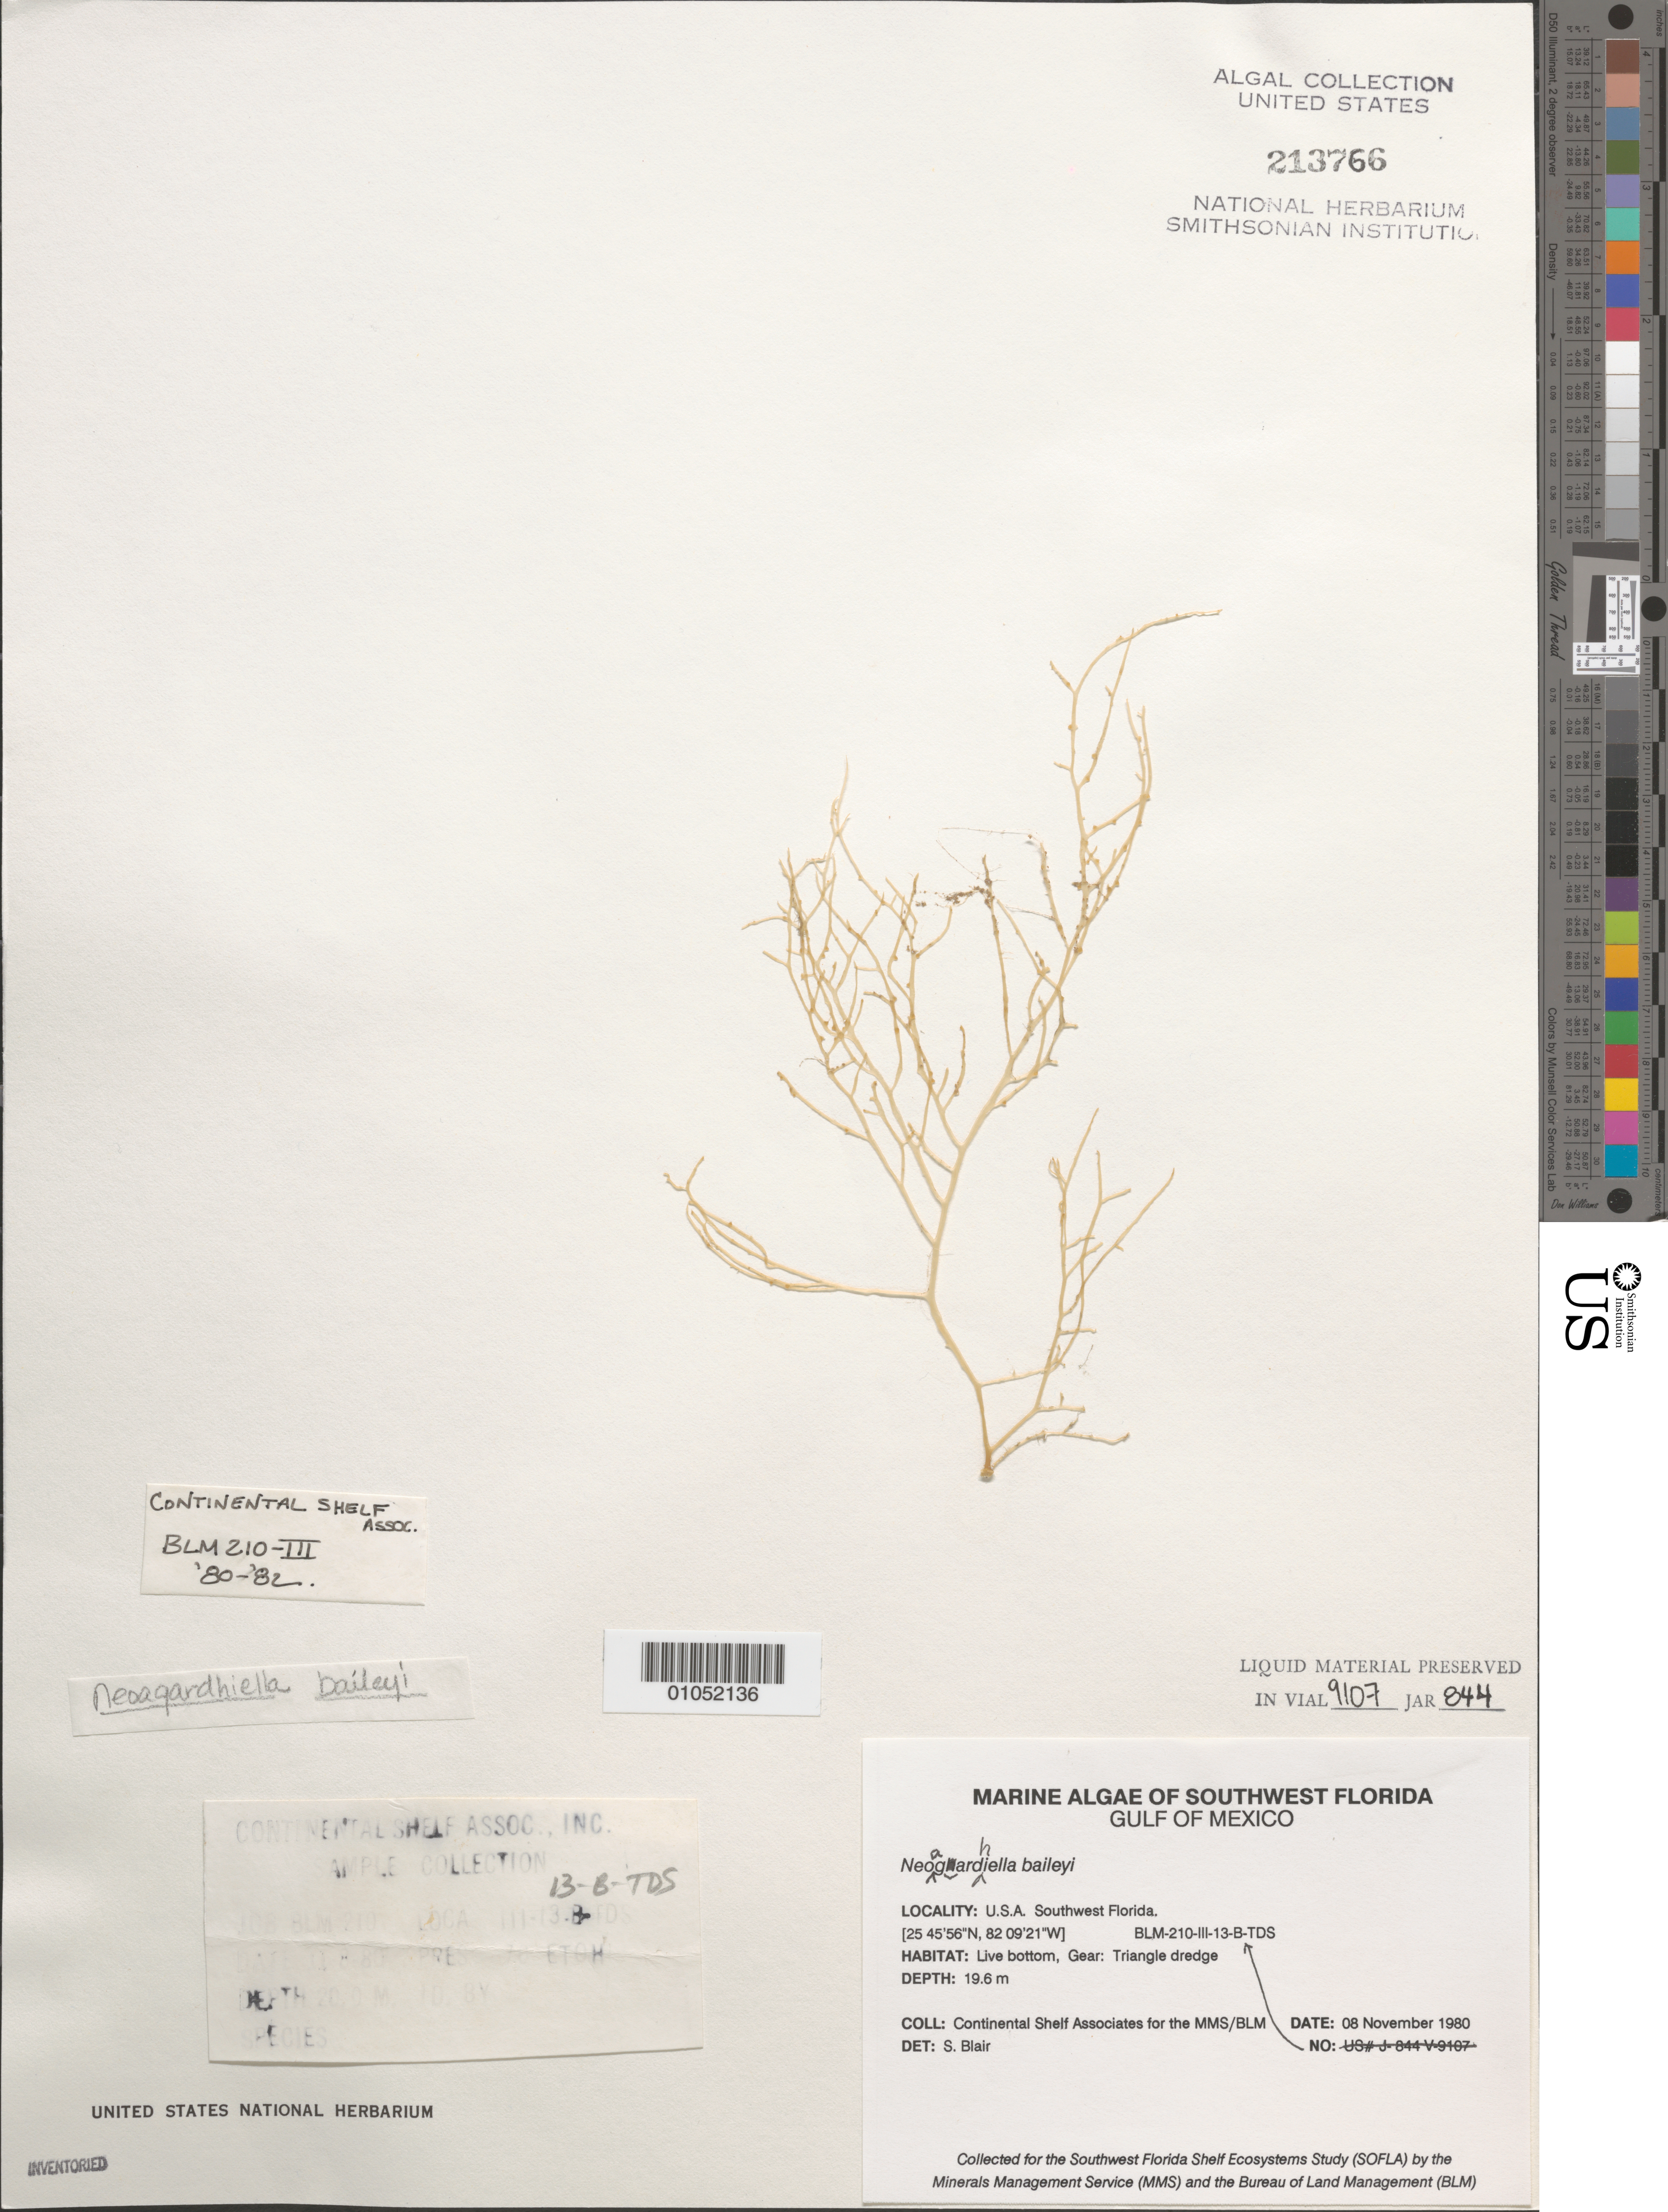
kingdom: Plantae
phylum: Rhodophyta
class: Florideophyceae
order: Gigartinales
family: Solieriaceae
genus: Agardhiella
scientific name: Agardhiella subulata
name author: (C. Agardh) G.T.Kraft & M.J. Wynne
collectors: Continental Shelf Associates for the MMS/BLM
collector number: BLM-210-III-13-B-TDS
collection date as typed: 08 Nov 1980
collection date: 1980-11-08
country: United States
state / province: Florida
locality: Gulf of Mexico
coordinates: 25 45'56"N, 82 09'21"W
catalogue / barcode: US 213766